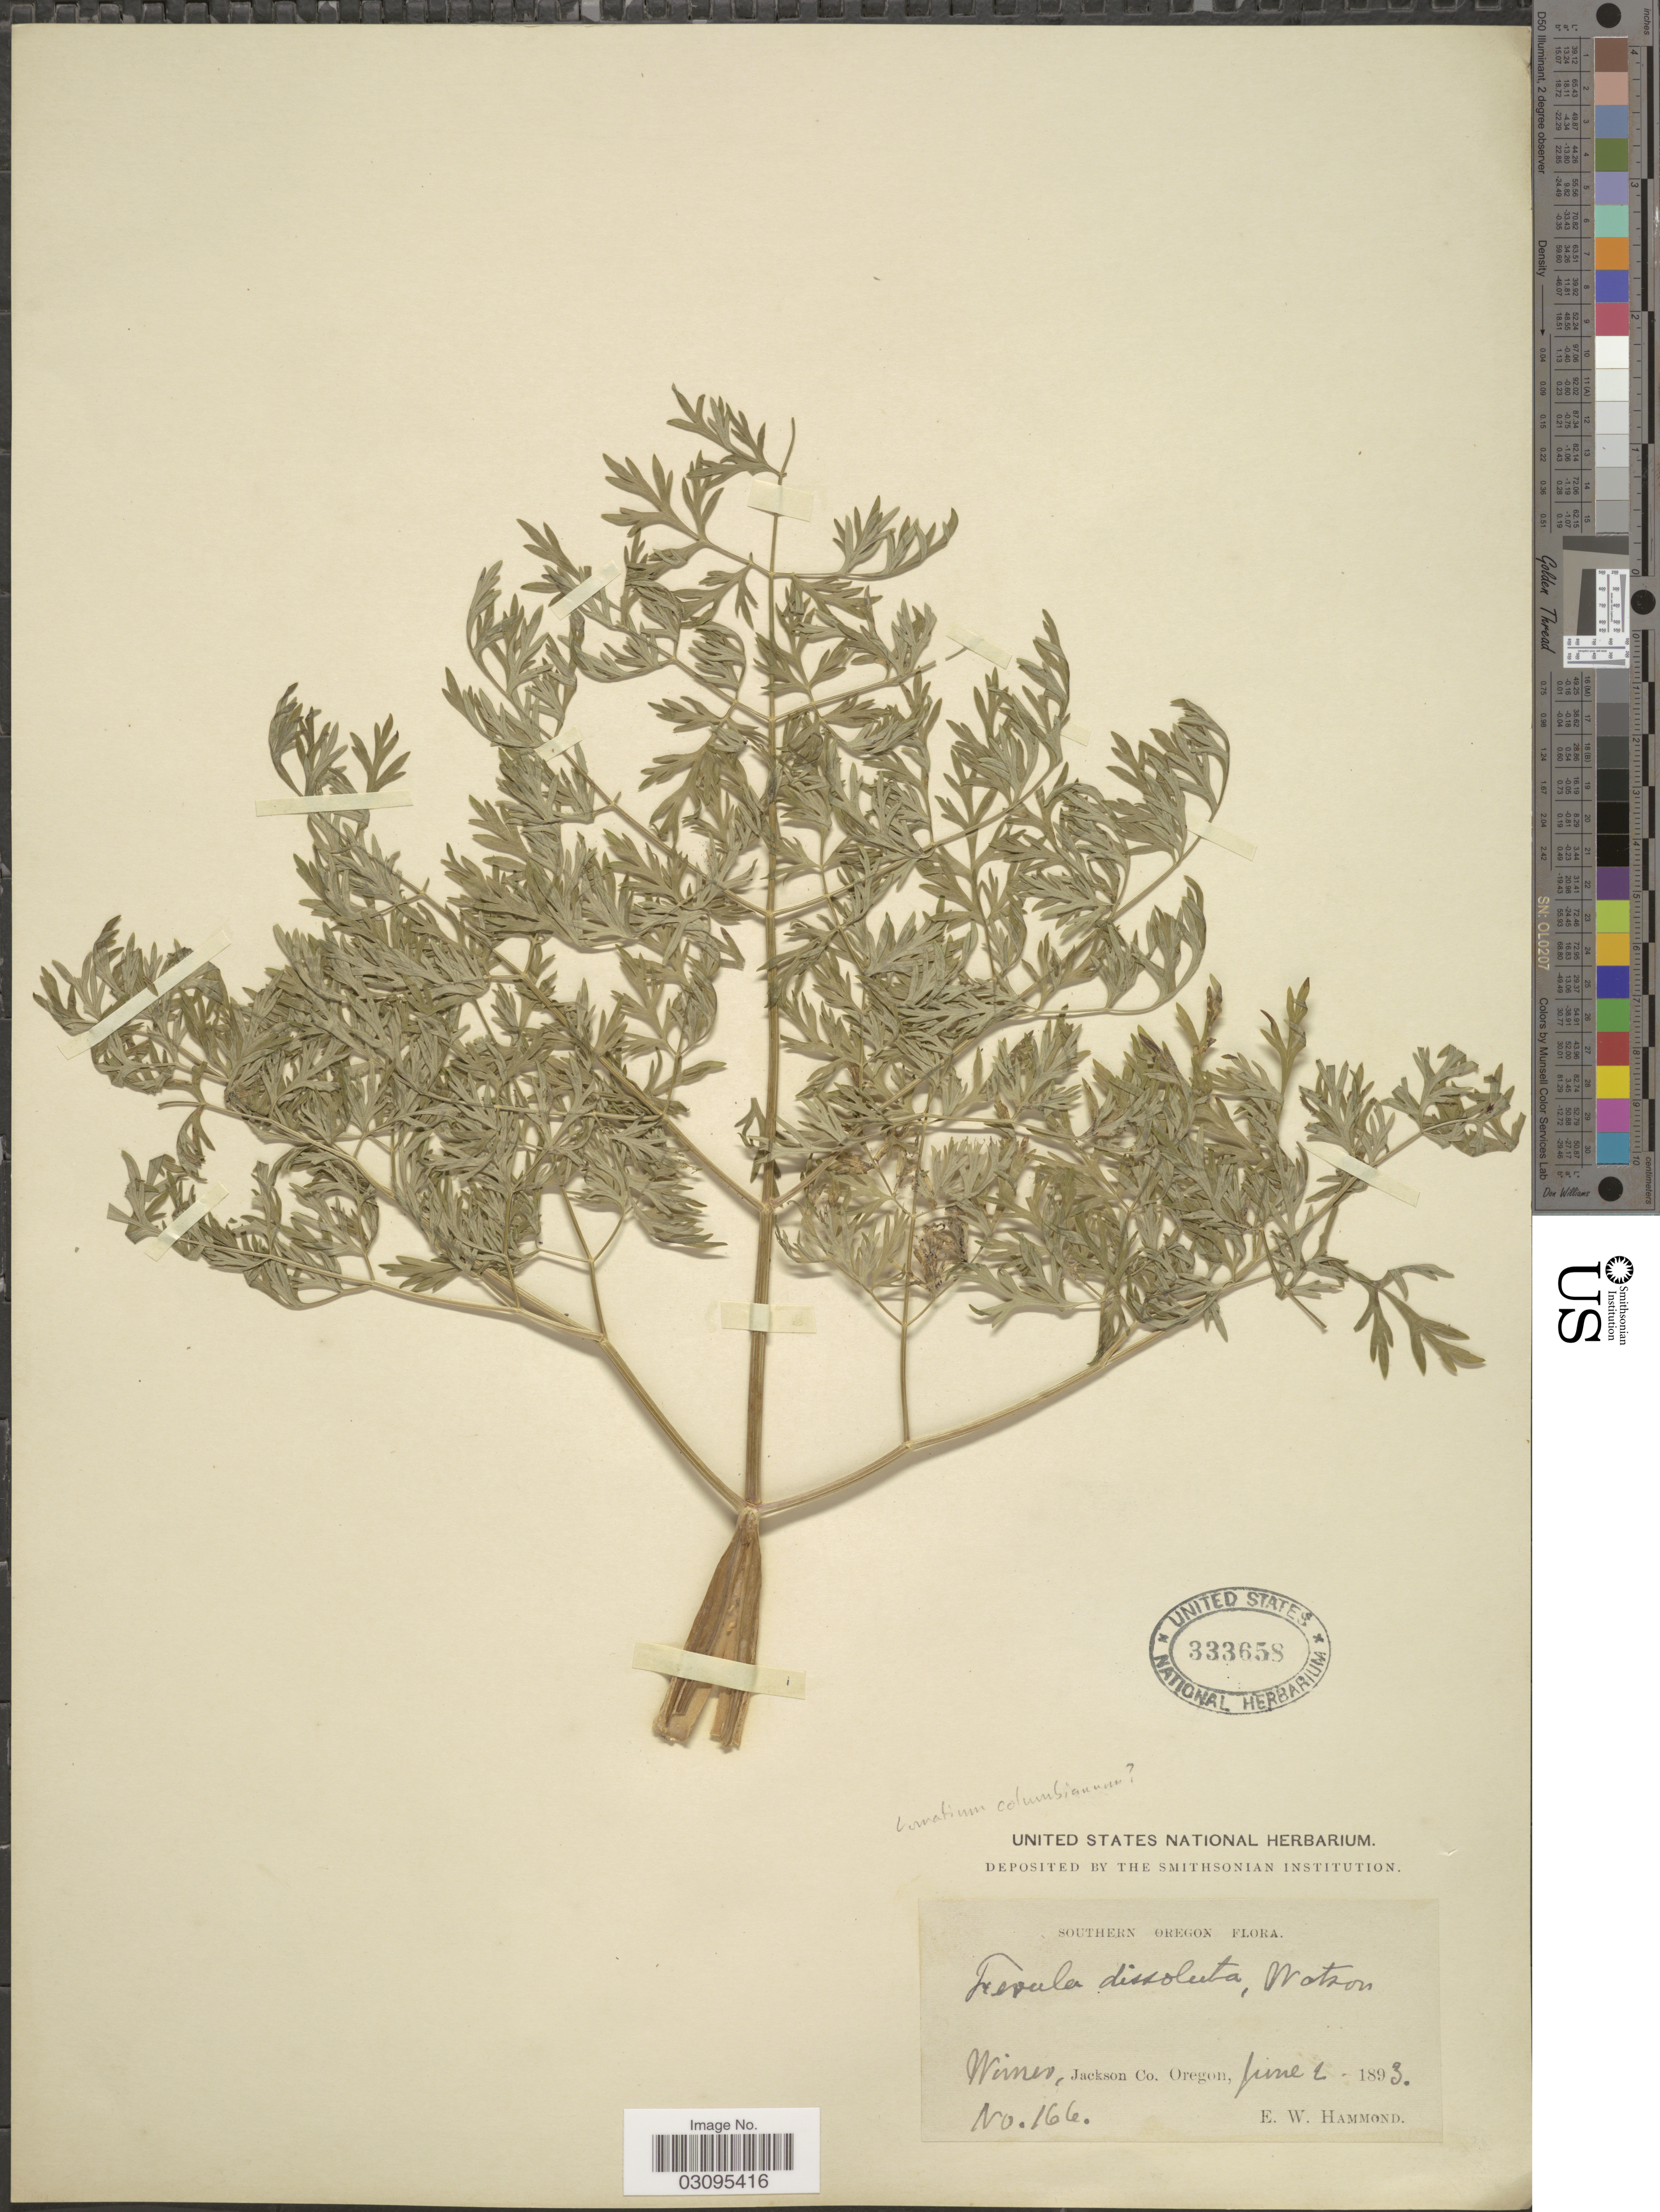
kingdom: Plantae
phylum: Tracheophyta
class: Magnoliopsida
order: Apiales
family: Apiaceae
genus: Lomatium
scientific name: Lomatium sp.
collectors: E. Hammond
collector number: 166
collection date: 1893-06-02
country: United States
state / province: Oregon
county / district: Jackson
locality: Southern Oregon, Wimer, Jackson Co.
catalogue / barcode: US 333658